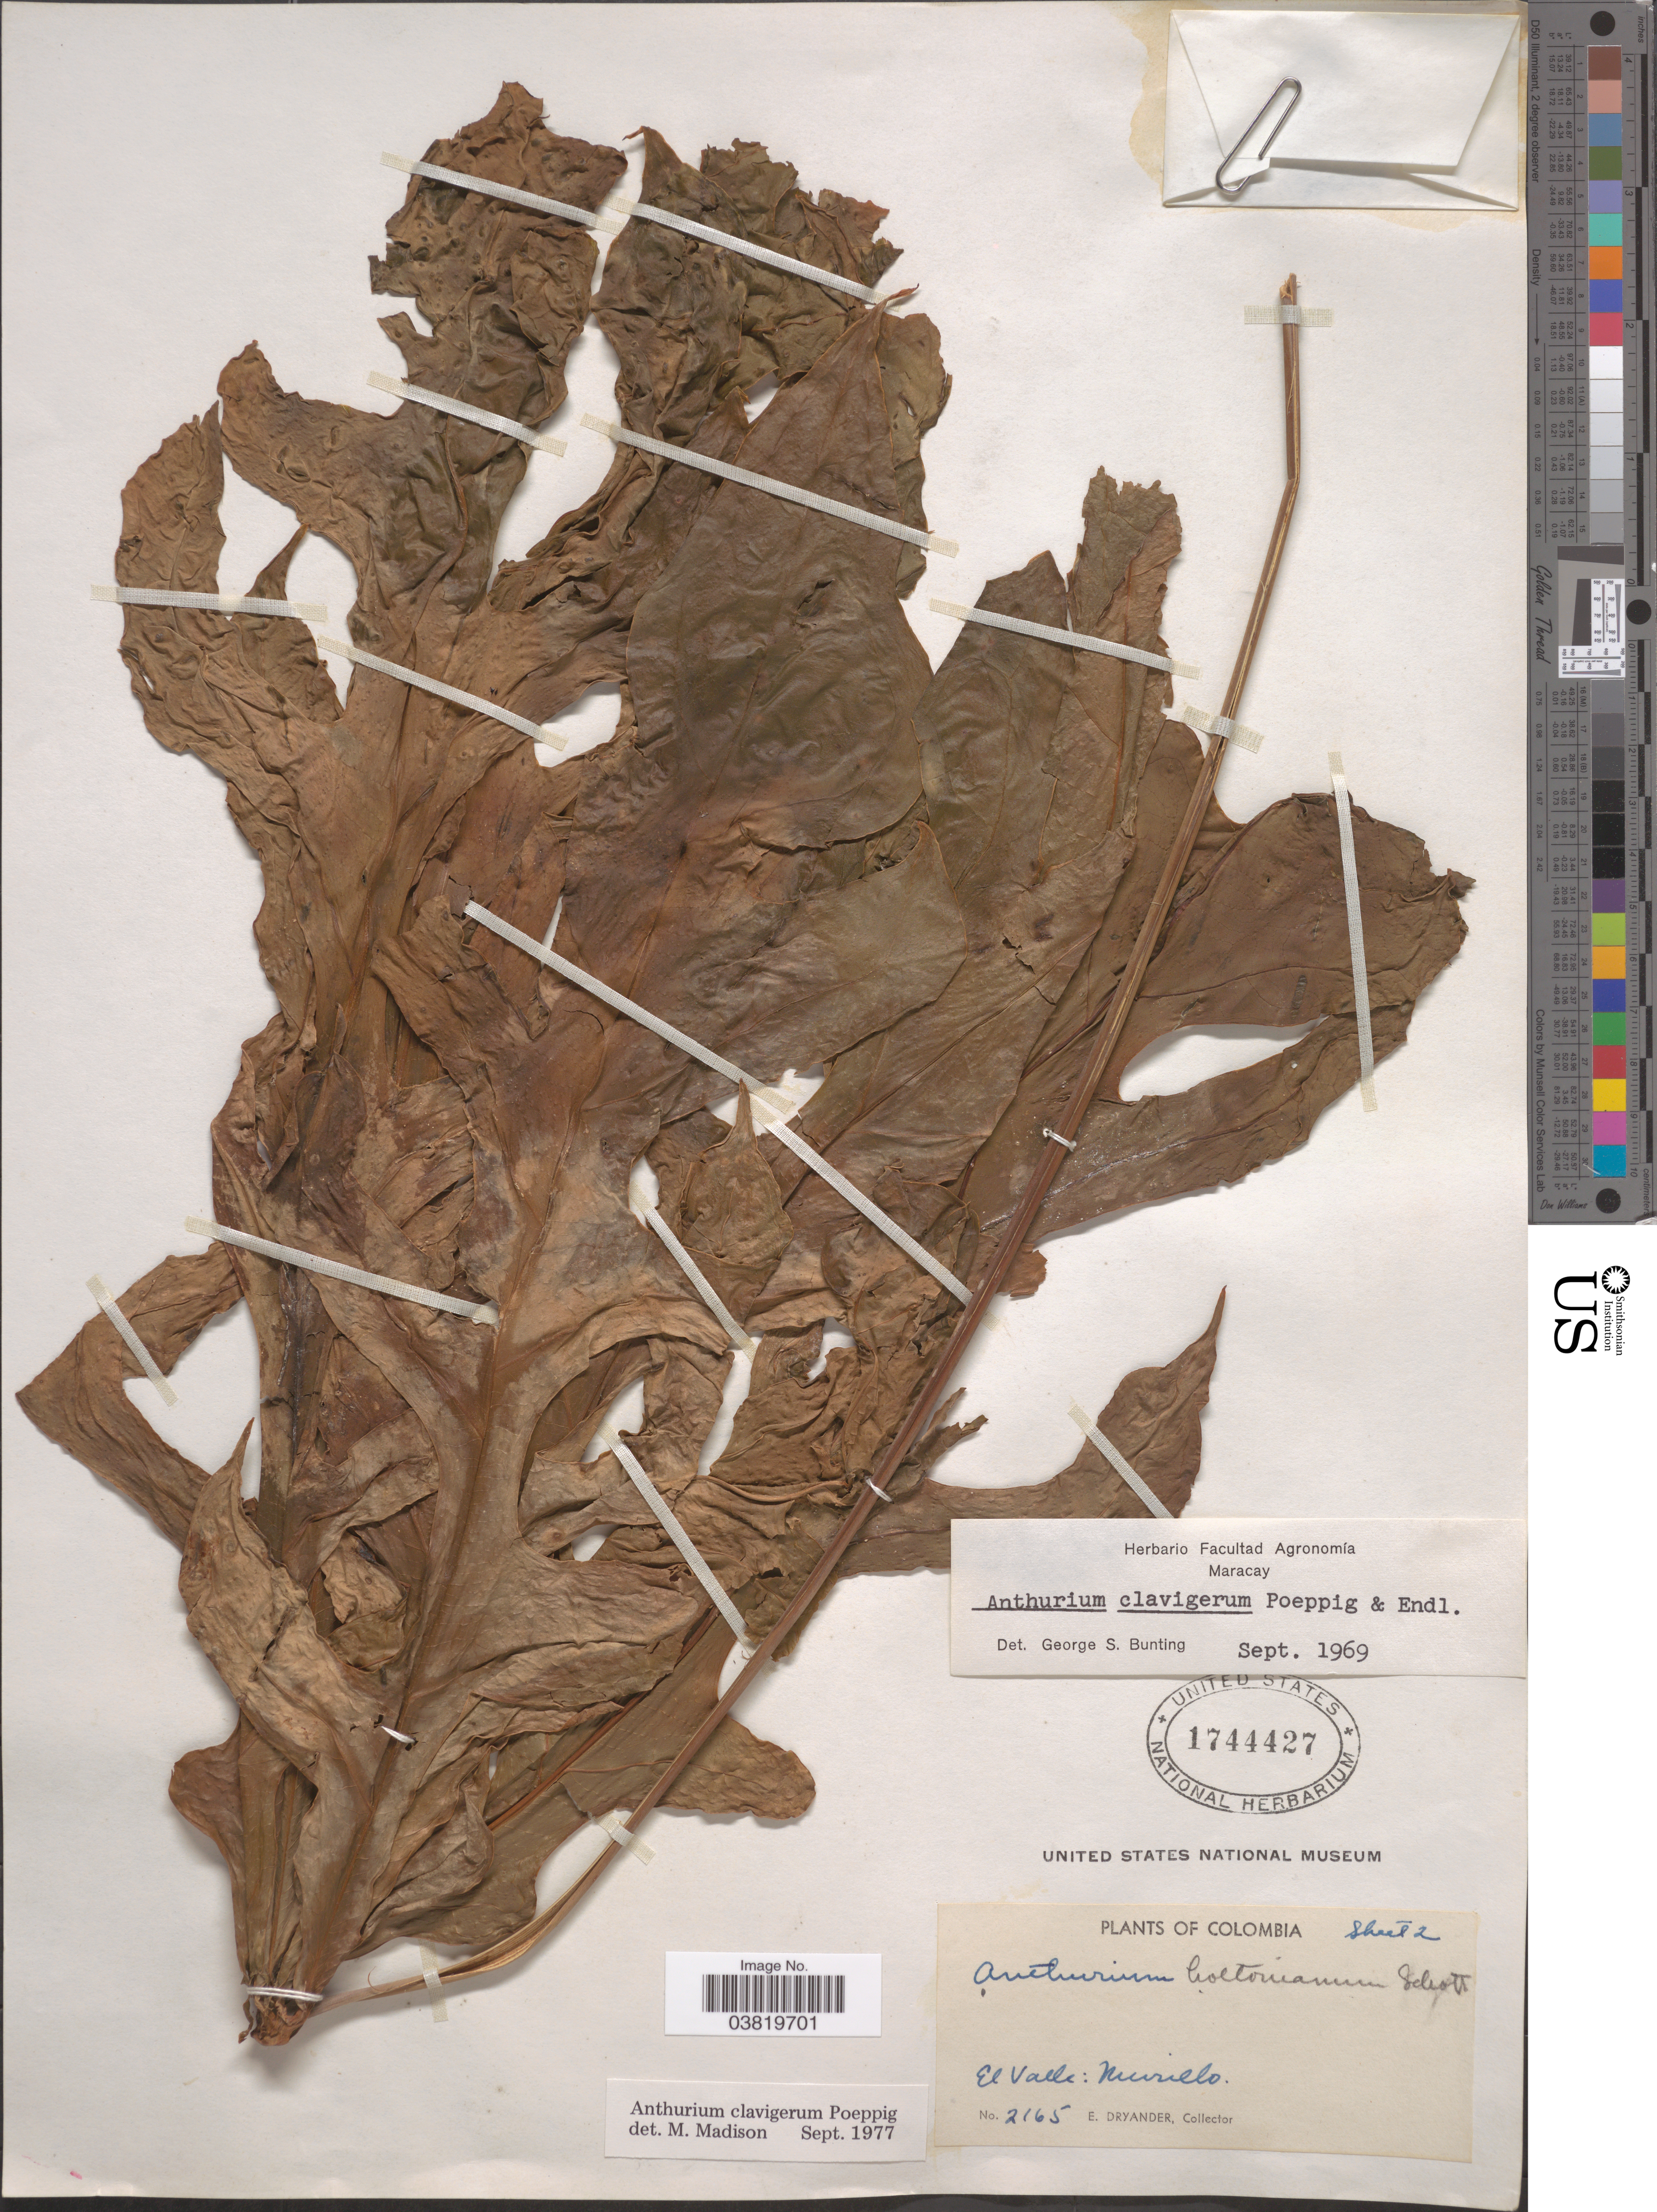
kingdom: Plantae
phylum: Tracheophyta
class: Liliopsida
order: Alismatales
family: Araceae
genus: Anthurium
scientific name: Anthurium clavigerum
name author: Poepp. & Endl.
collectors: E. Dryander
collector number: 2165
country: Colombia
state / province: Valle del Cauca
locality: El Valle: Murillo.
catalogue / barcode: US 1744427